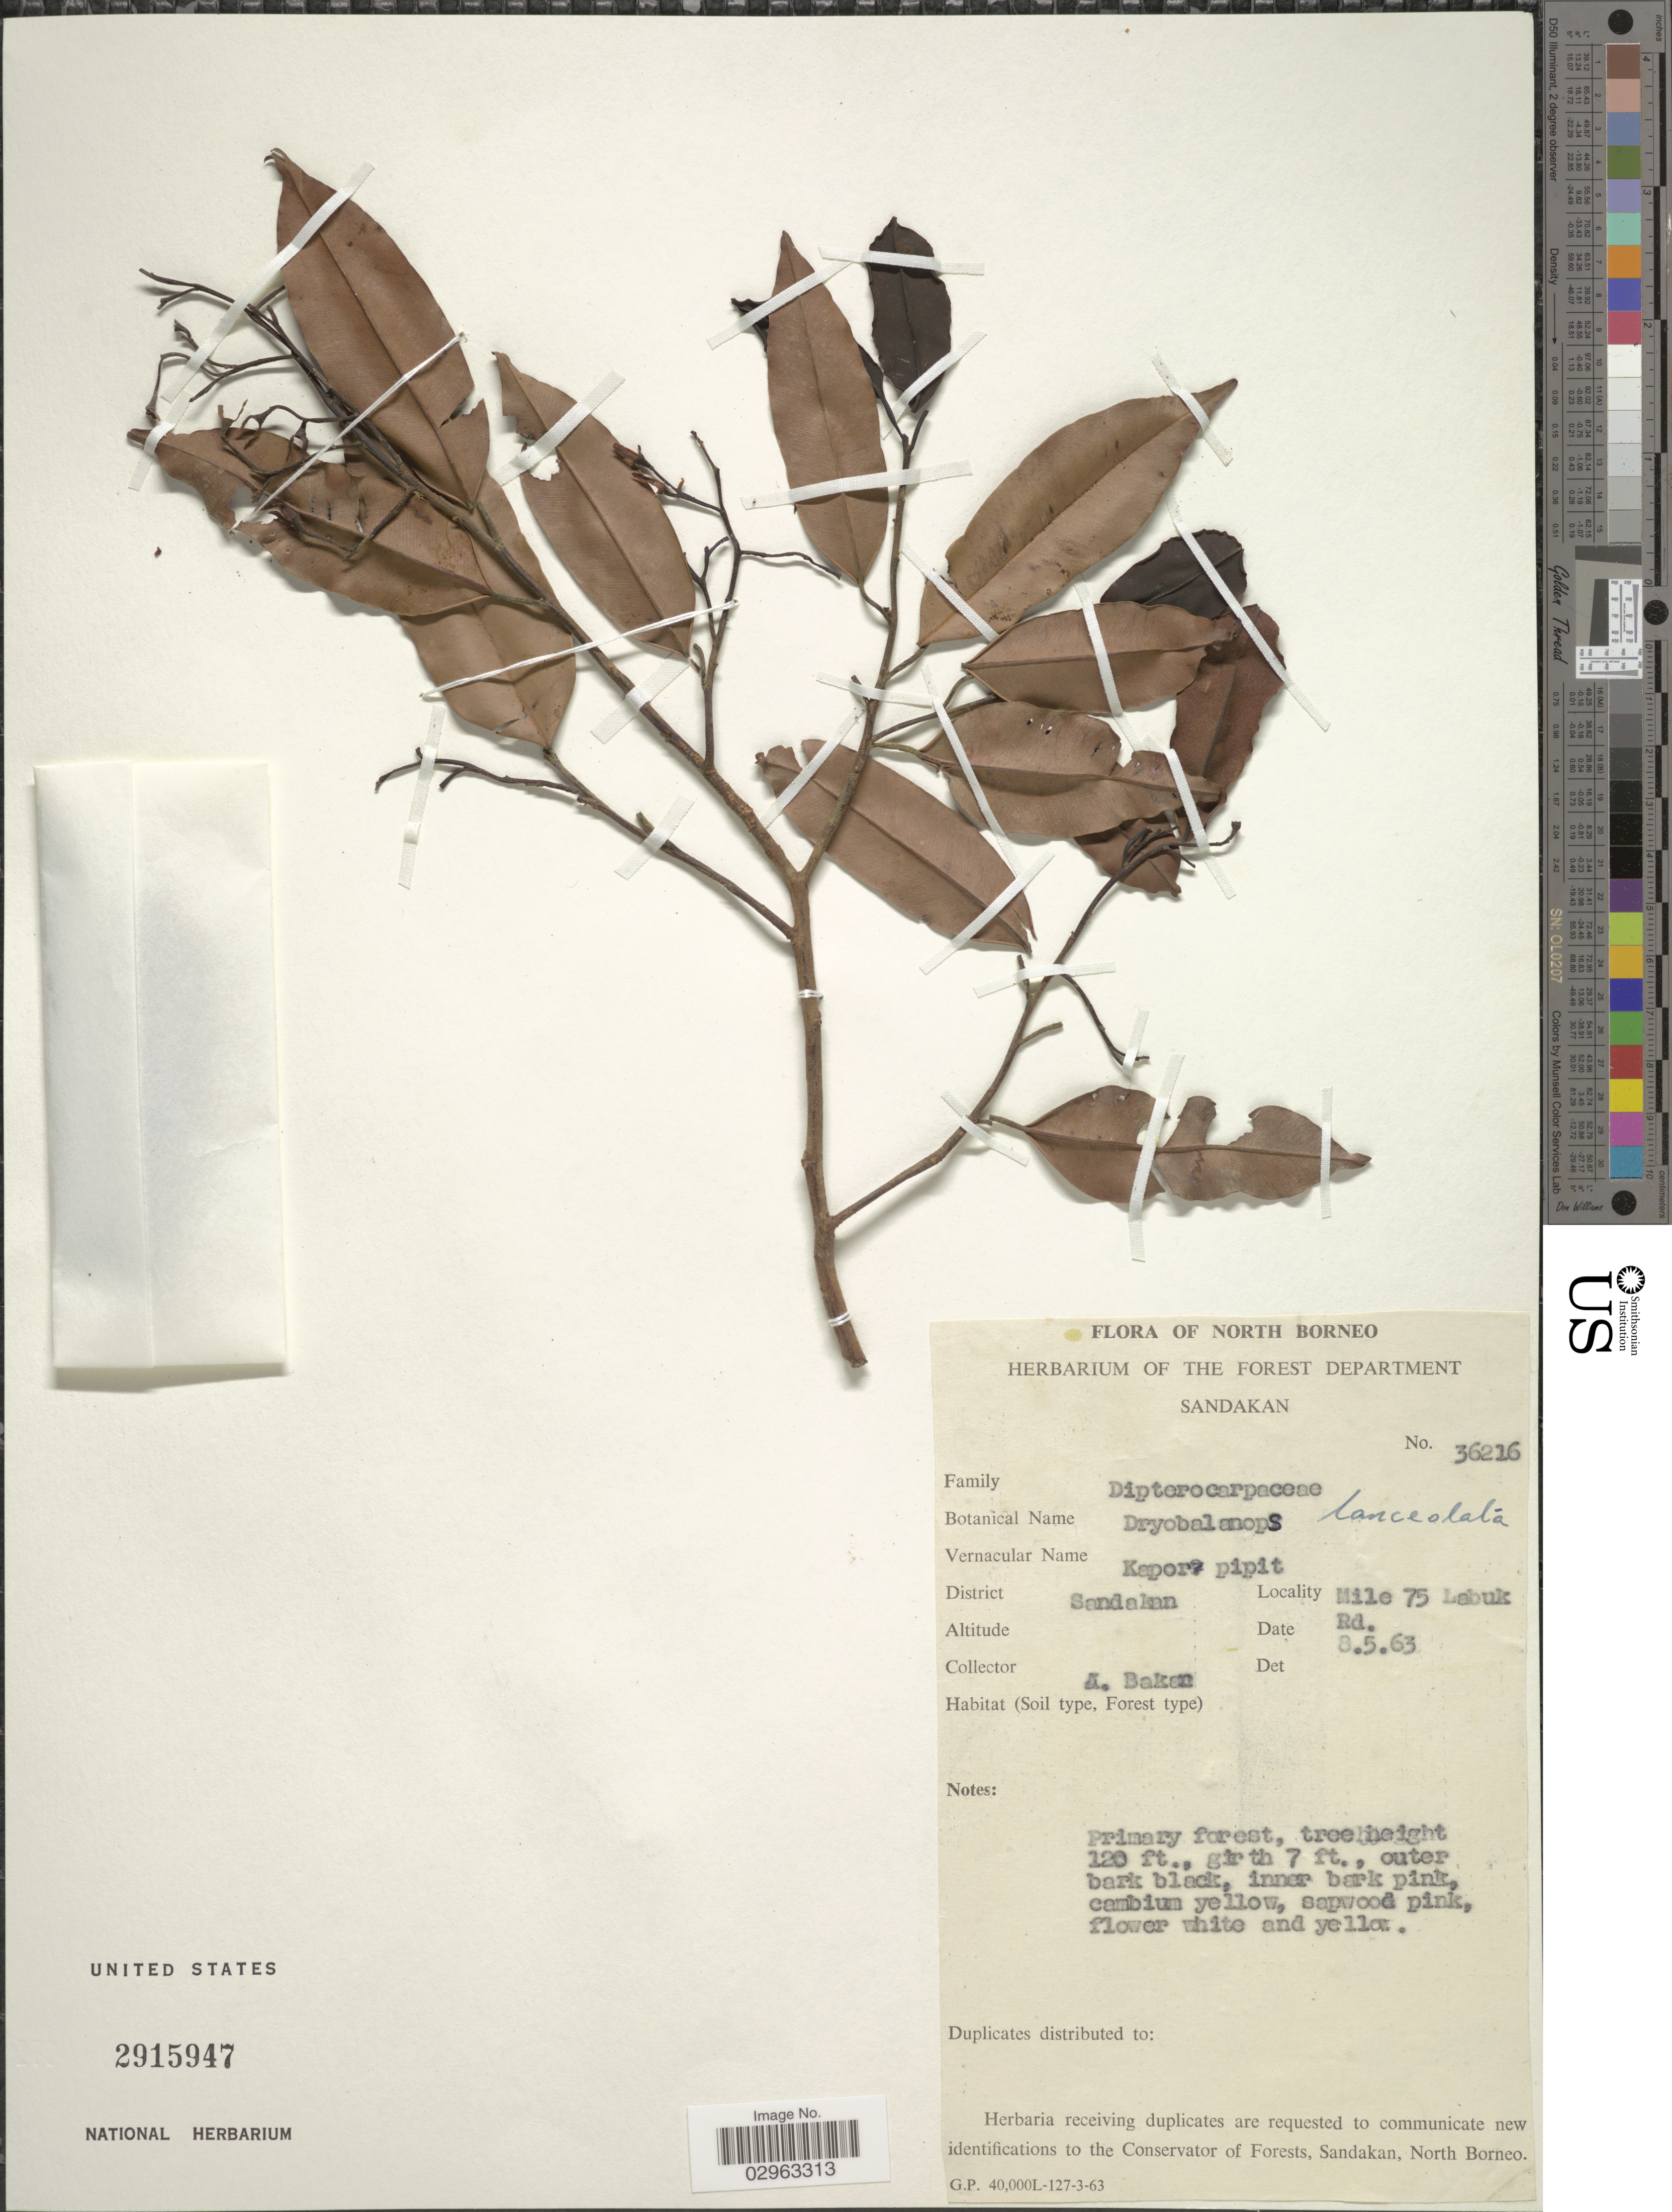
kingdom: Plantae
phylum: Tracheophyta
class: Magnoliopsida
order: Malvales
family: Dipterocarpaceae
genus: Dryobalanops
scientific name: Dryobalanops lanceolata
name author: Burck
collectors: A. Bakar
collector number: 36216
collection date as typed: Transcribed d/m/y: 8/5/63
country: Malaysia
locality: North Borneo, District Sandakan, Mile 75 Labuk Rd.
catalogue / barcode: US 2915947